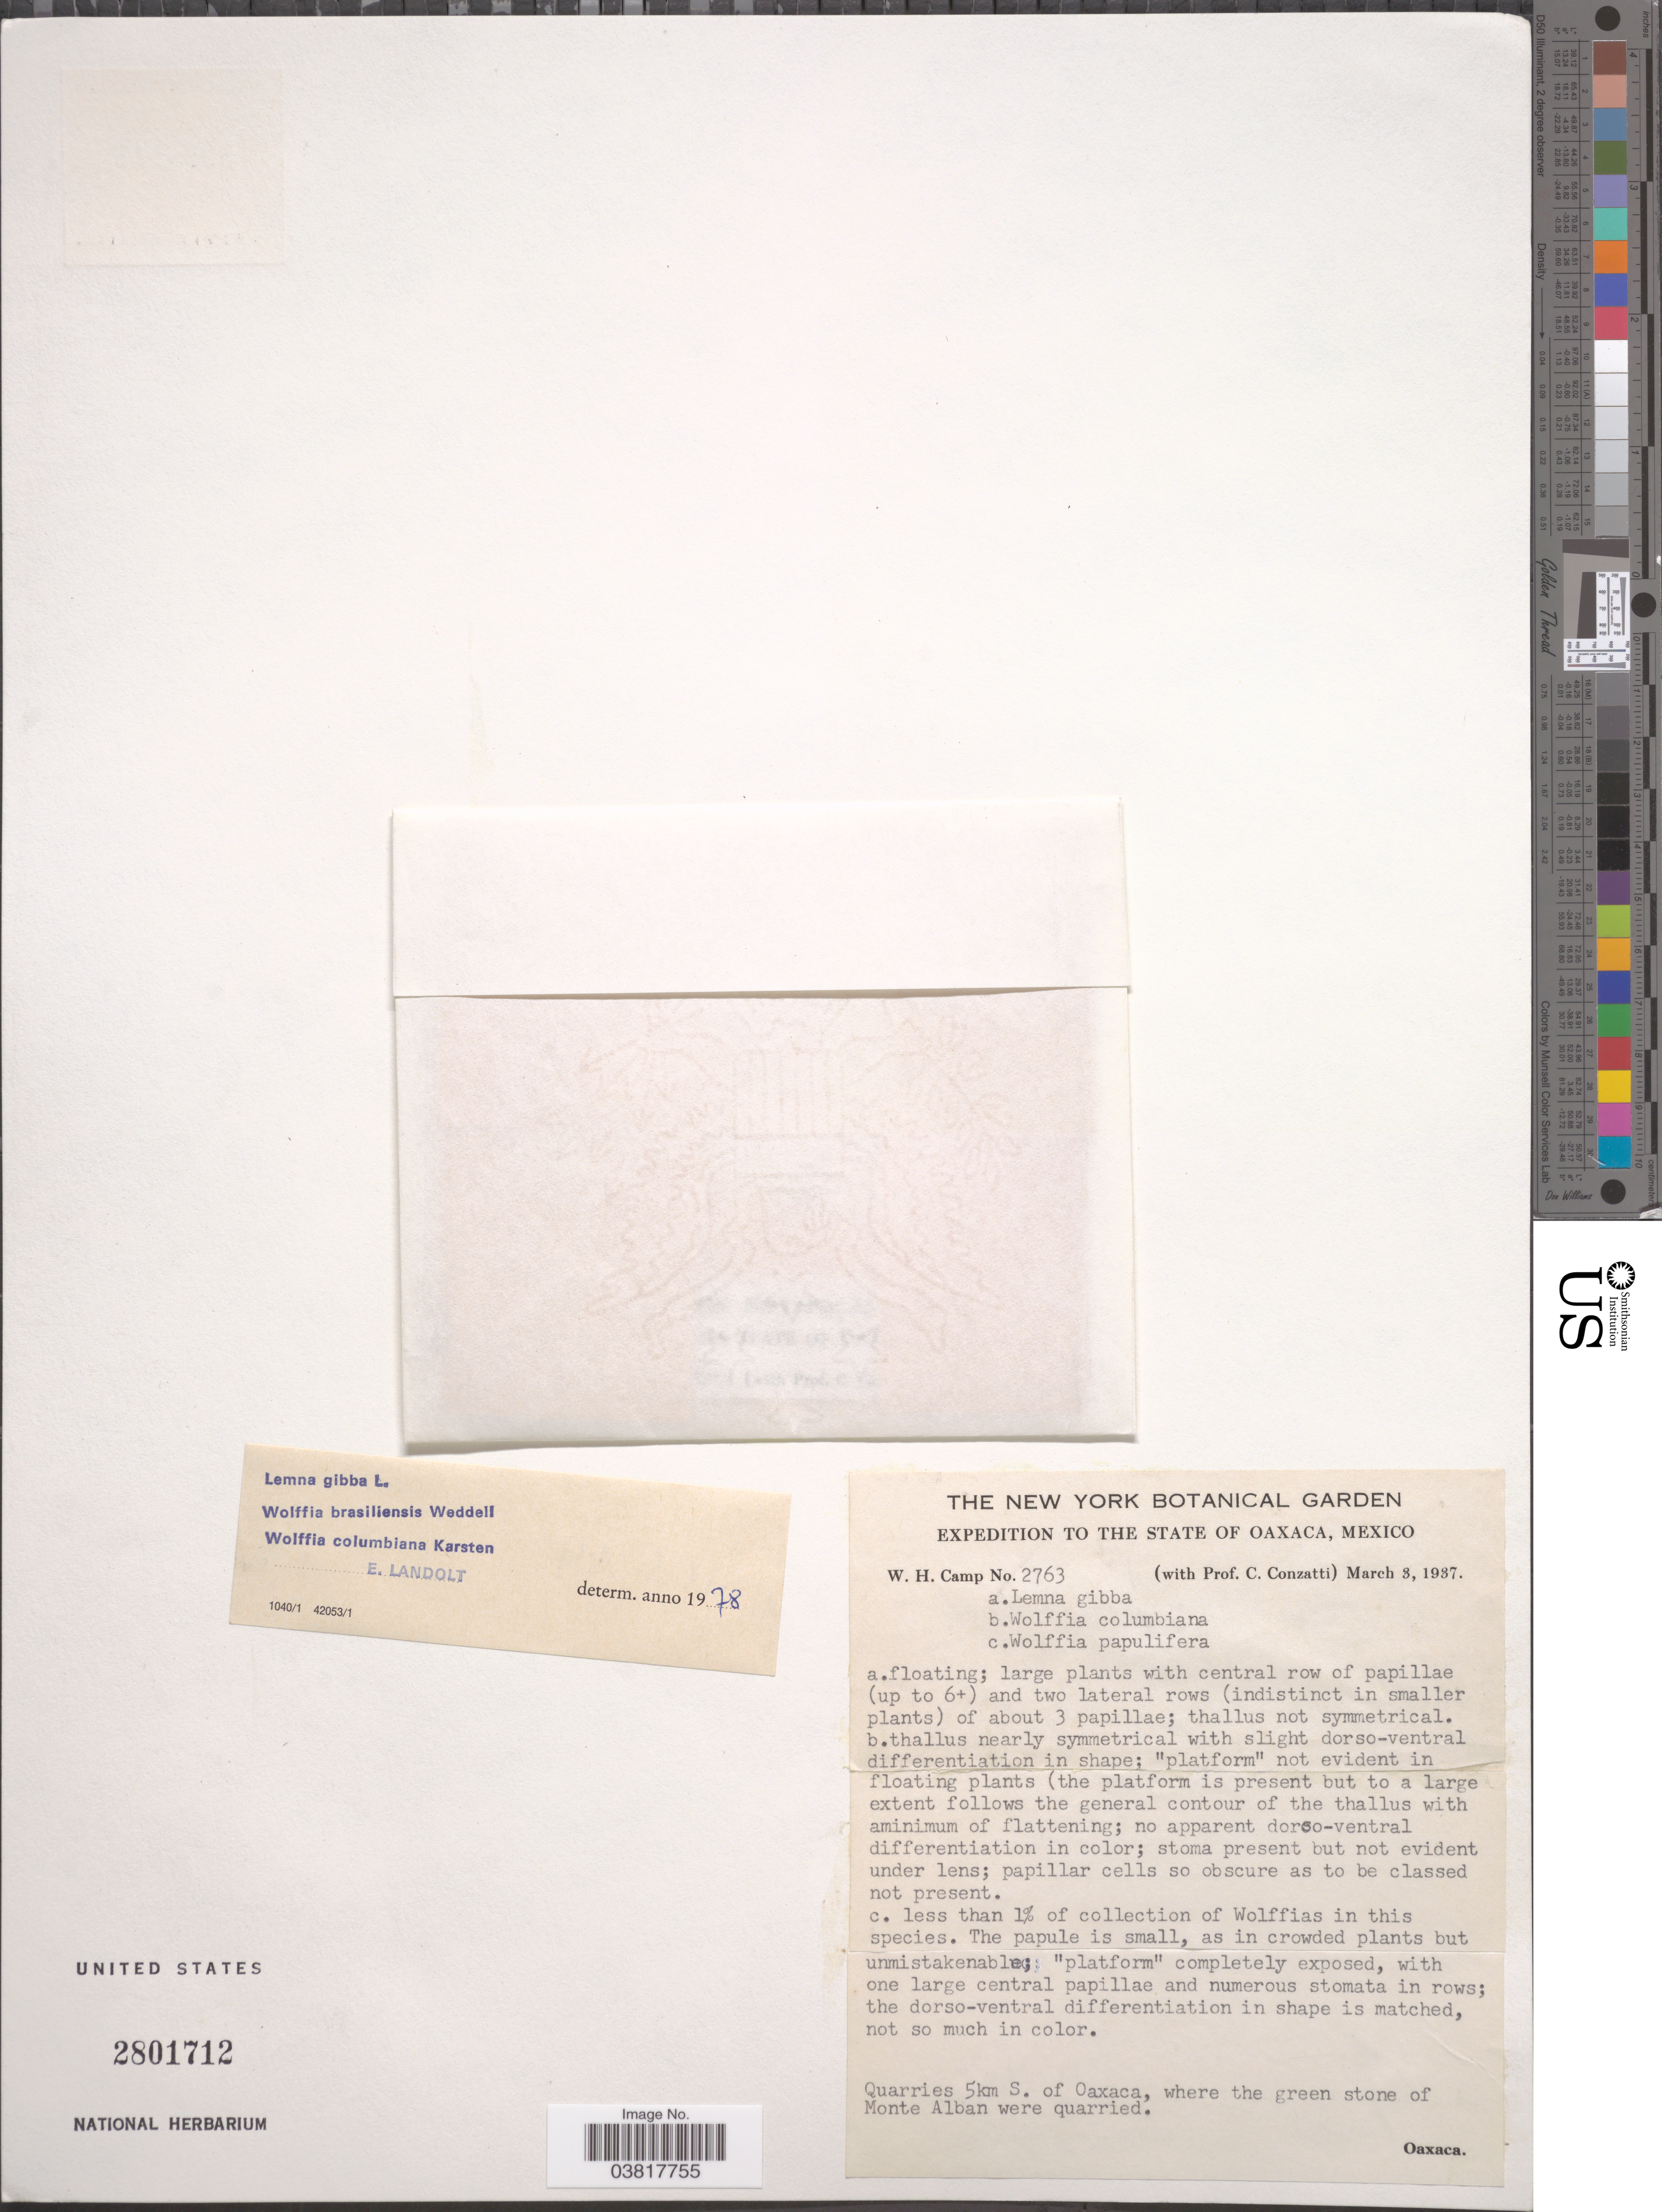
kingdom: Plantae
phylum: Tracheophyta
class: Liliopsida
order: Alismatales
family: Araceae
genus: Lemna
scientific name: Lemna gibba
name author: L.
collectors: W. H. Camp & C. Conzatti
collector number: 2763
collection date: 1937-03-03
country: Mexico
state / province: Oaxaca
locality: Quarries 5km. S. of Oaxaca, where the green stone of Monte Alban were quarried.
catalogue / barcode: US 2801712